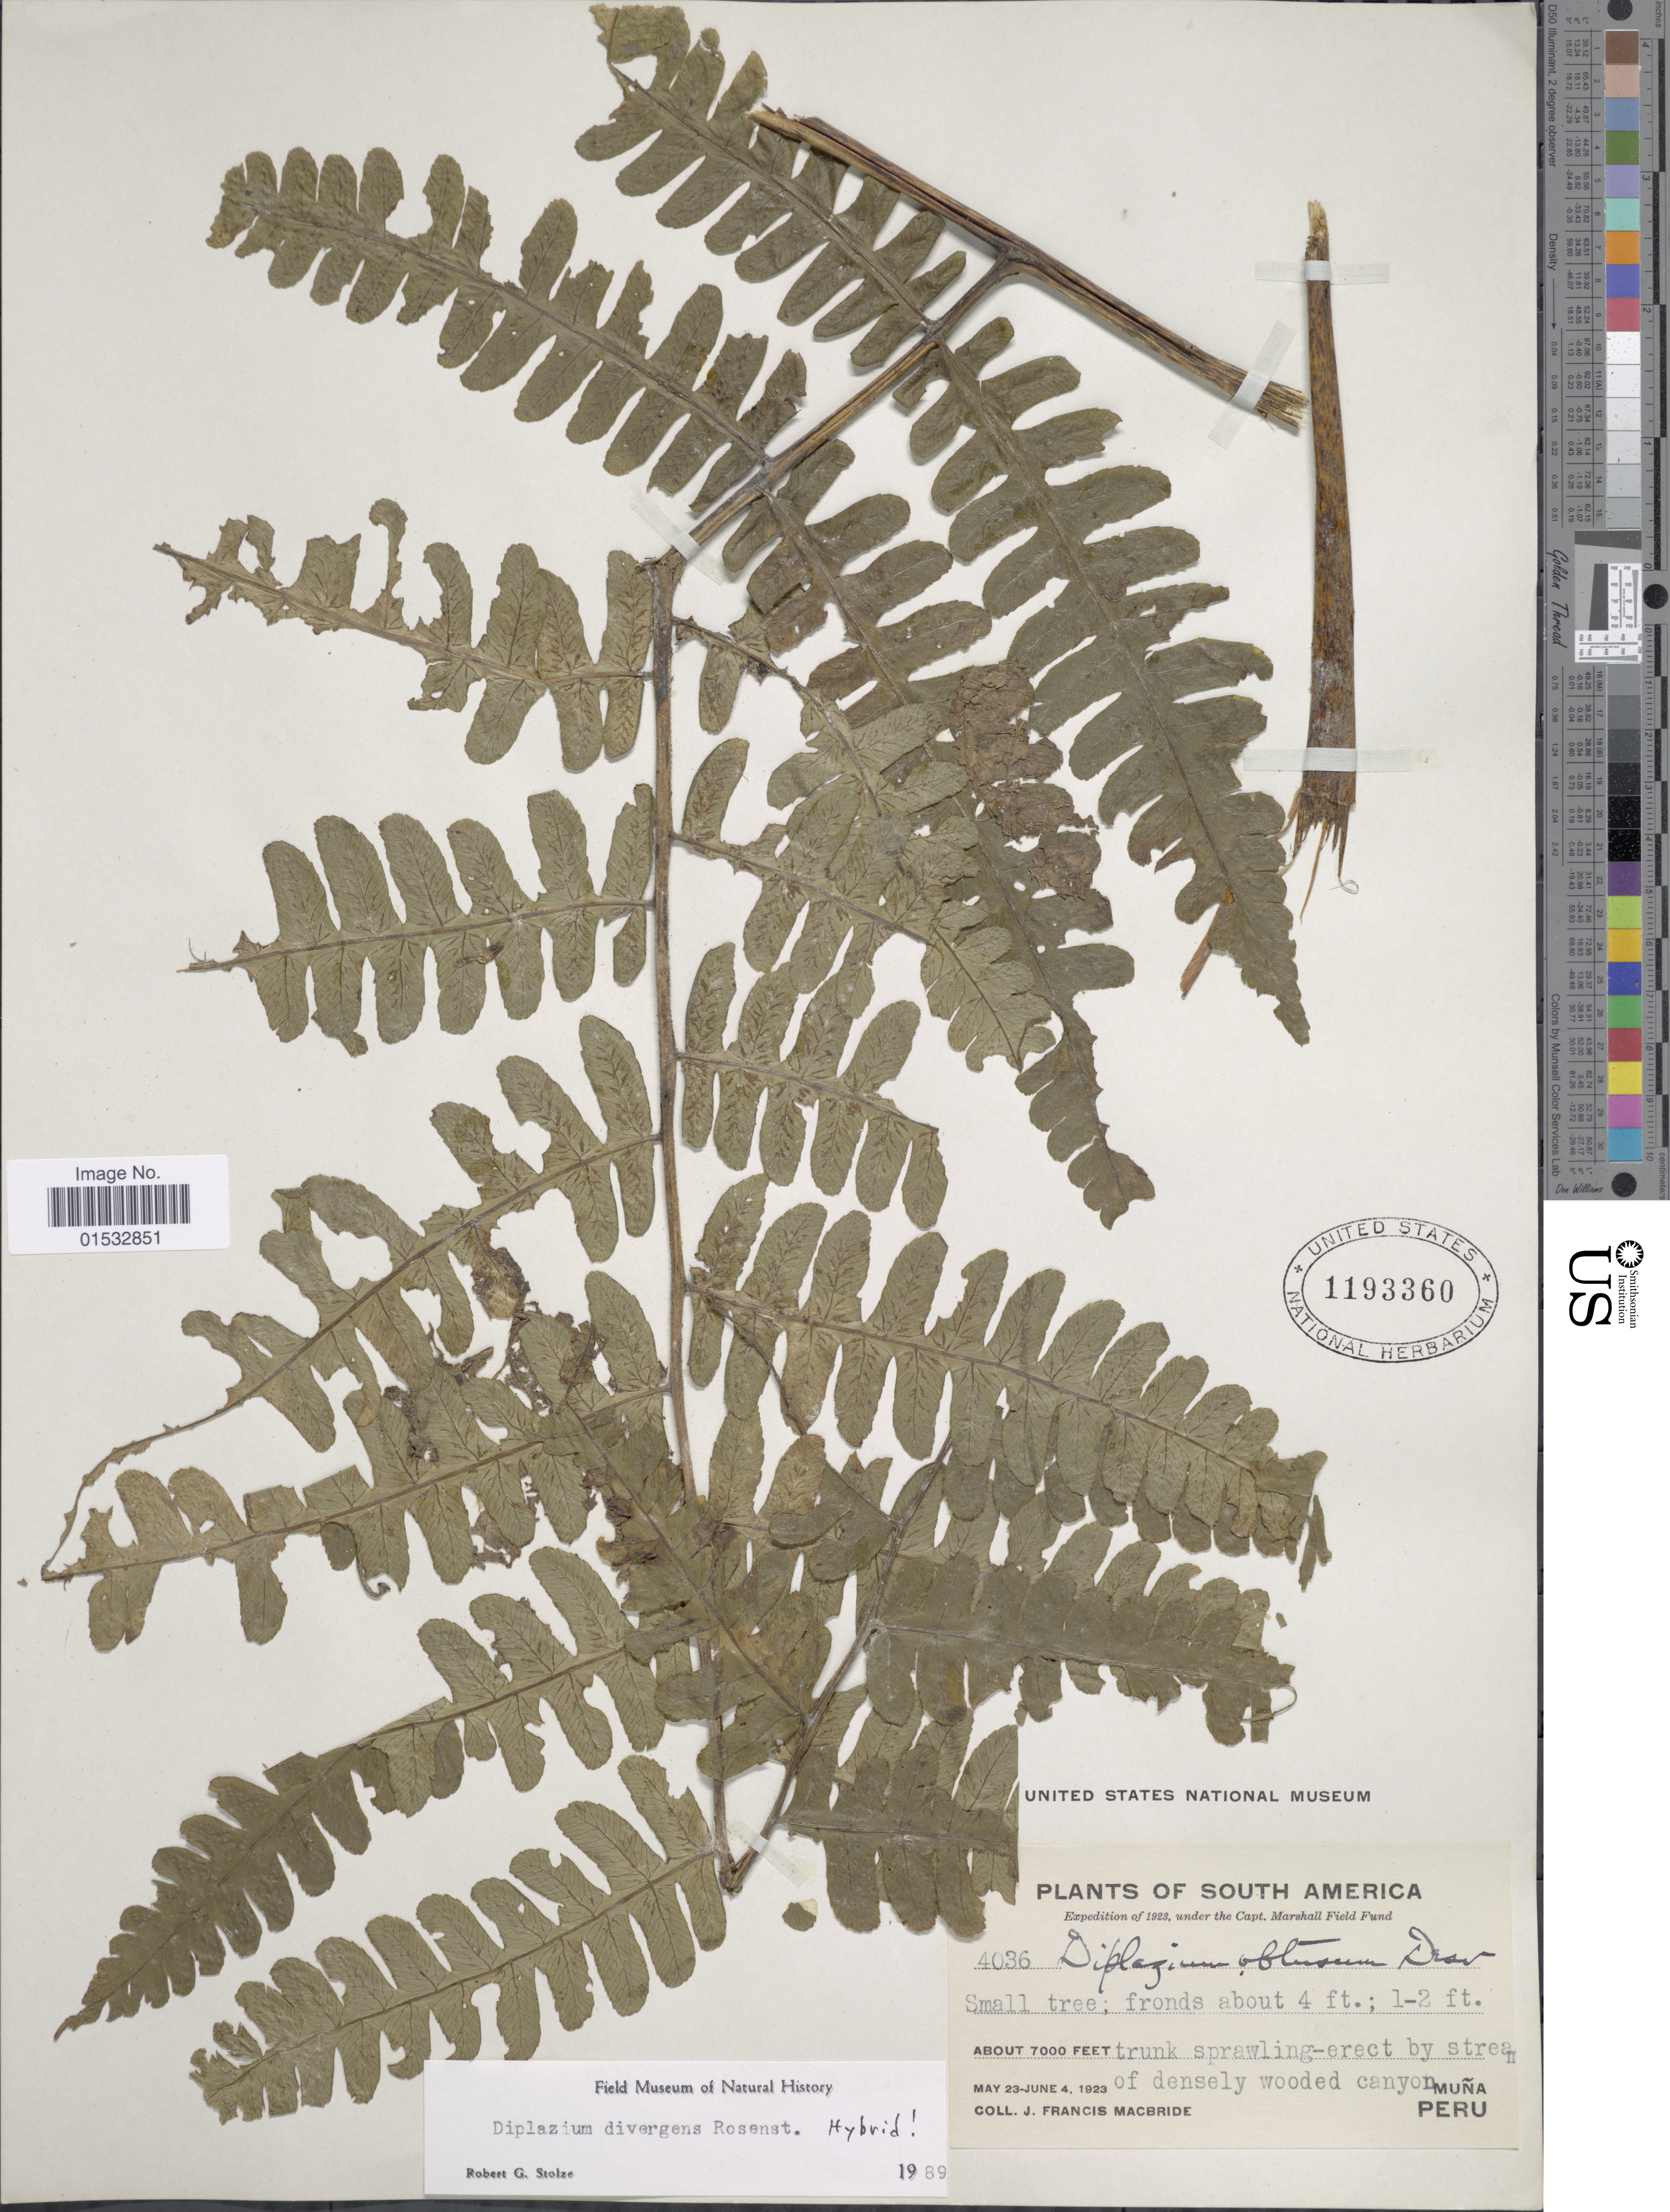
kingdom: Plantae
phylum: Tracheophyta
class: Polypodiopsida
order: Polypodiales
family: Athyriaceae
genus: Diplazium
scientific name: Diplazium divergens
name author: Rosenst.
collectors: J. F. Macbride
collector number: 4036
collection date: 1923-05-23/1923-06-04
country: Peru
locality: South America, Muna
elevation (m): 2134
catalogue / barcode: US 1193360